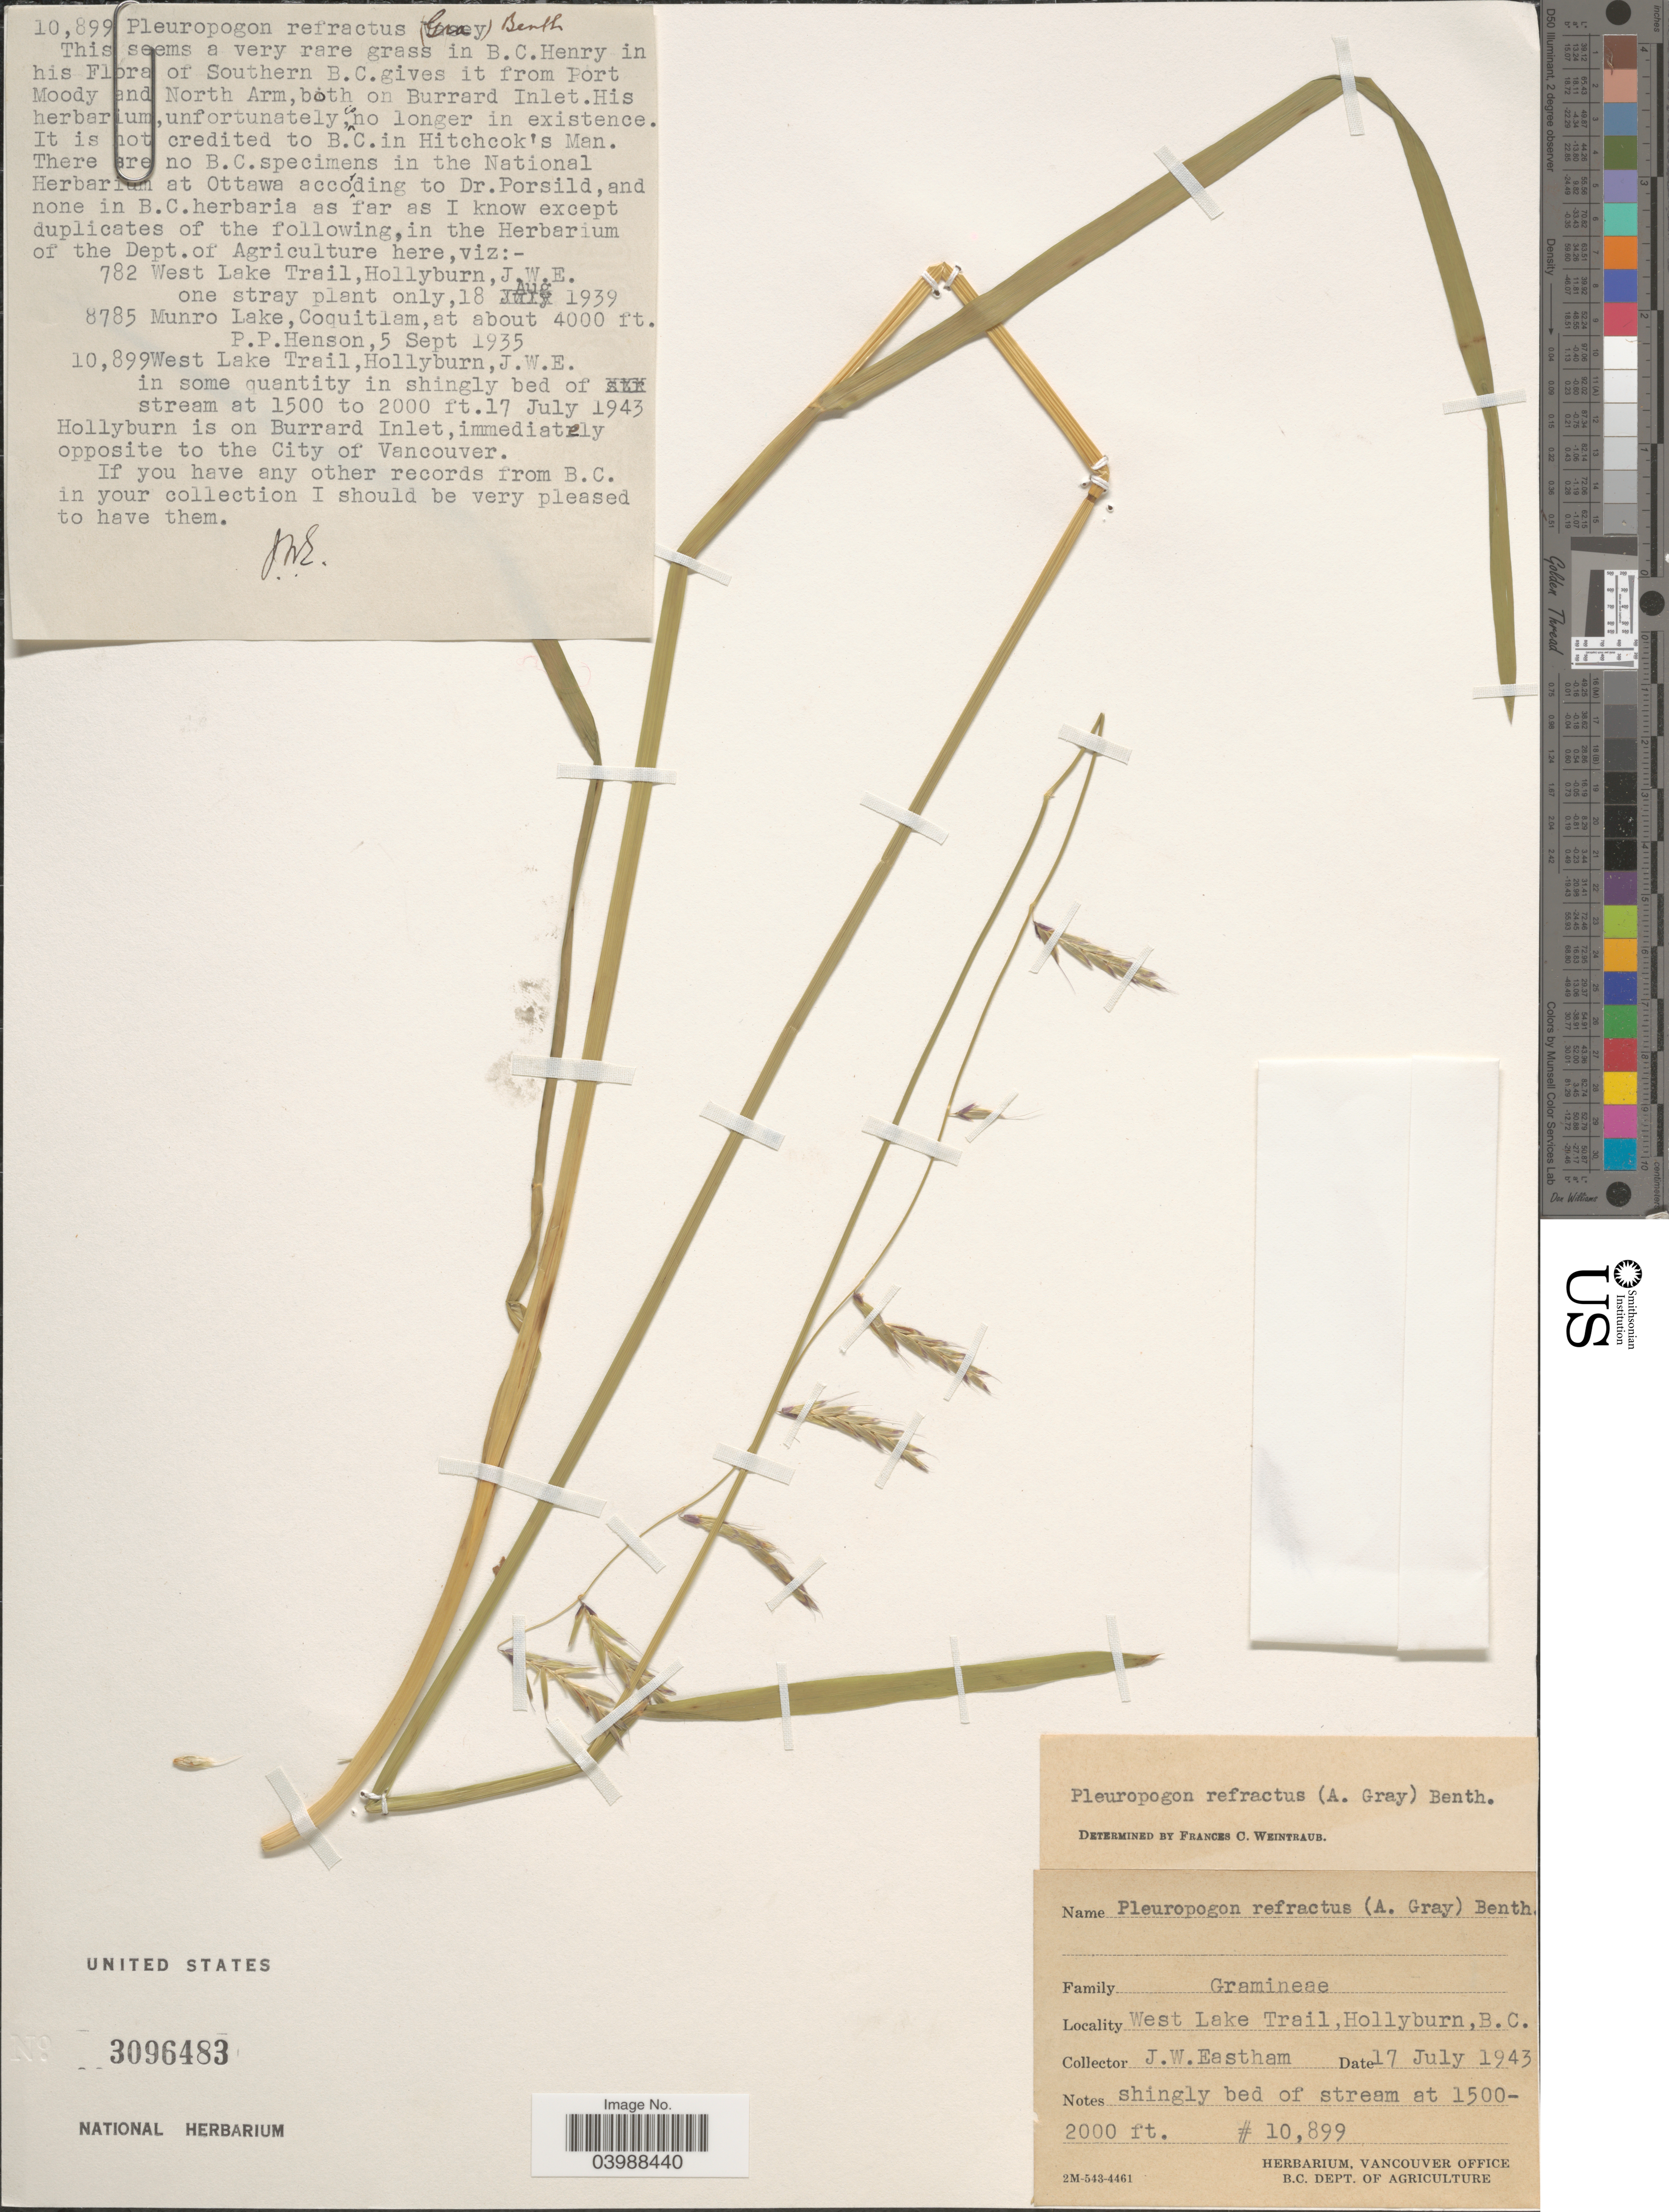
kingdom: Plantae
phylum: Tracheophyta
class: Liliopsida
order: Poales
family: Poaceae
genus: Pleuropogon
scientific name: Pleuropogon refractus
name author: (A. Gray) Benth.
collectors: J. Eastham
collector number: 10899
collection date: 1943-07-17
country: Canada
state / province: British Columbia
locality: West Lake Trail, Hollyburn, B.C.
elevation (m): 457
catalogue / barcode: US 3096483